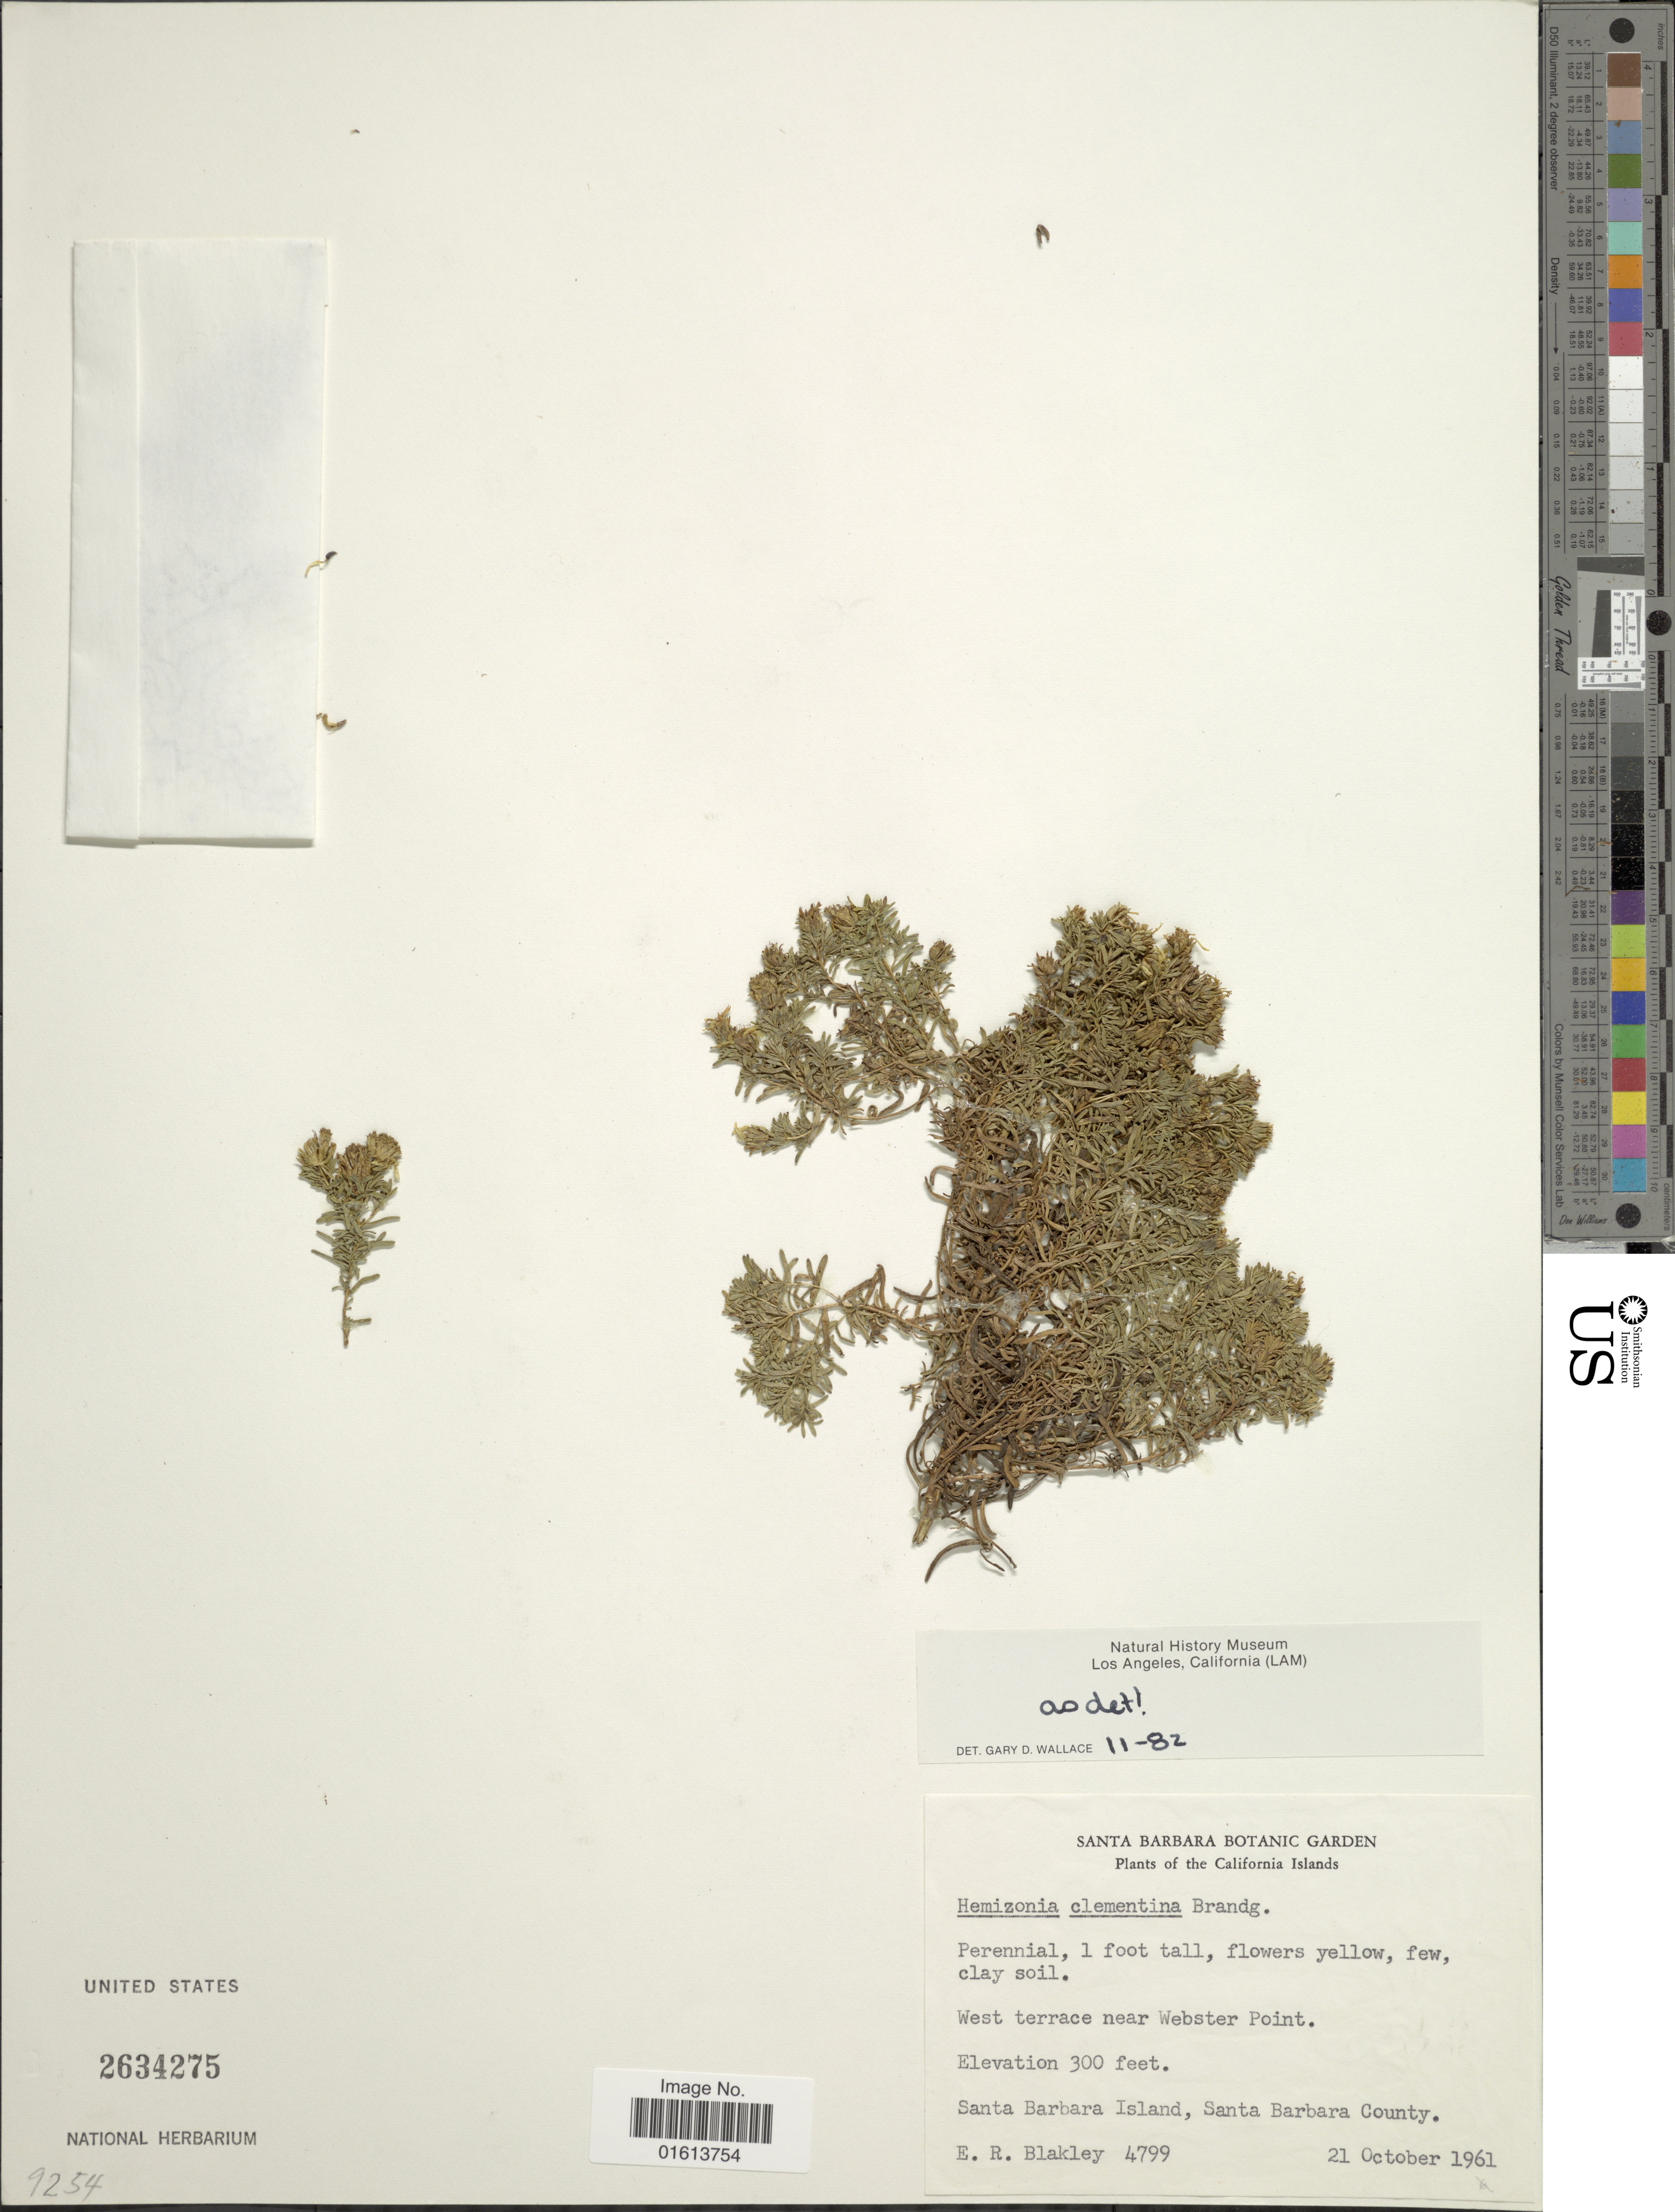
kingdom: Plantae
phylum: Tracheophyta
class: Magnoliopsida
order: Asterales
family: Asteraceae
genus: Deinandra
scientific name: Deinandra clementina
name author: (Brandegee) B.G. Baldwin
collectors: E. R. Blakley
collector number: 4799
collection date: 1961-10-21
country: United States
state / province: California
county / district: Santa Barbara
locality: California Islands. West terrace near Webster Point. Santa Barbara Island, Santa Barbara County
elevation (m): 91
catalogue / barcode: US 2634275